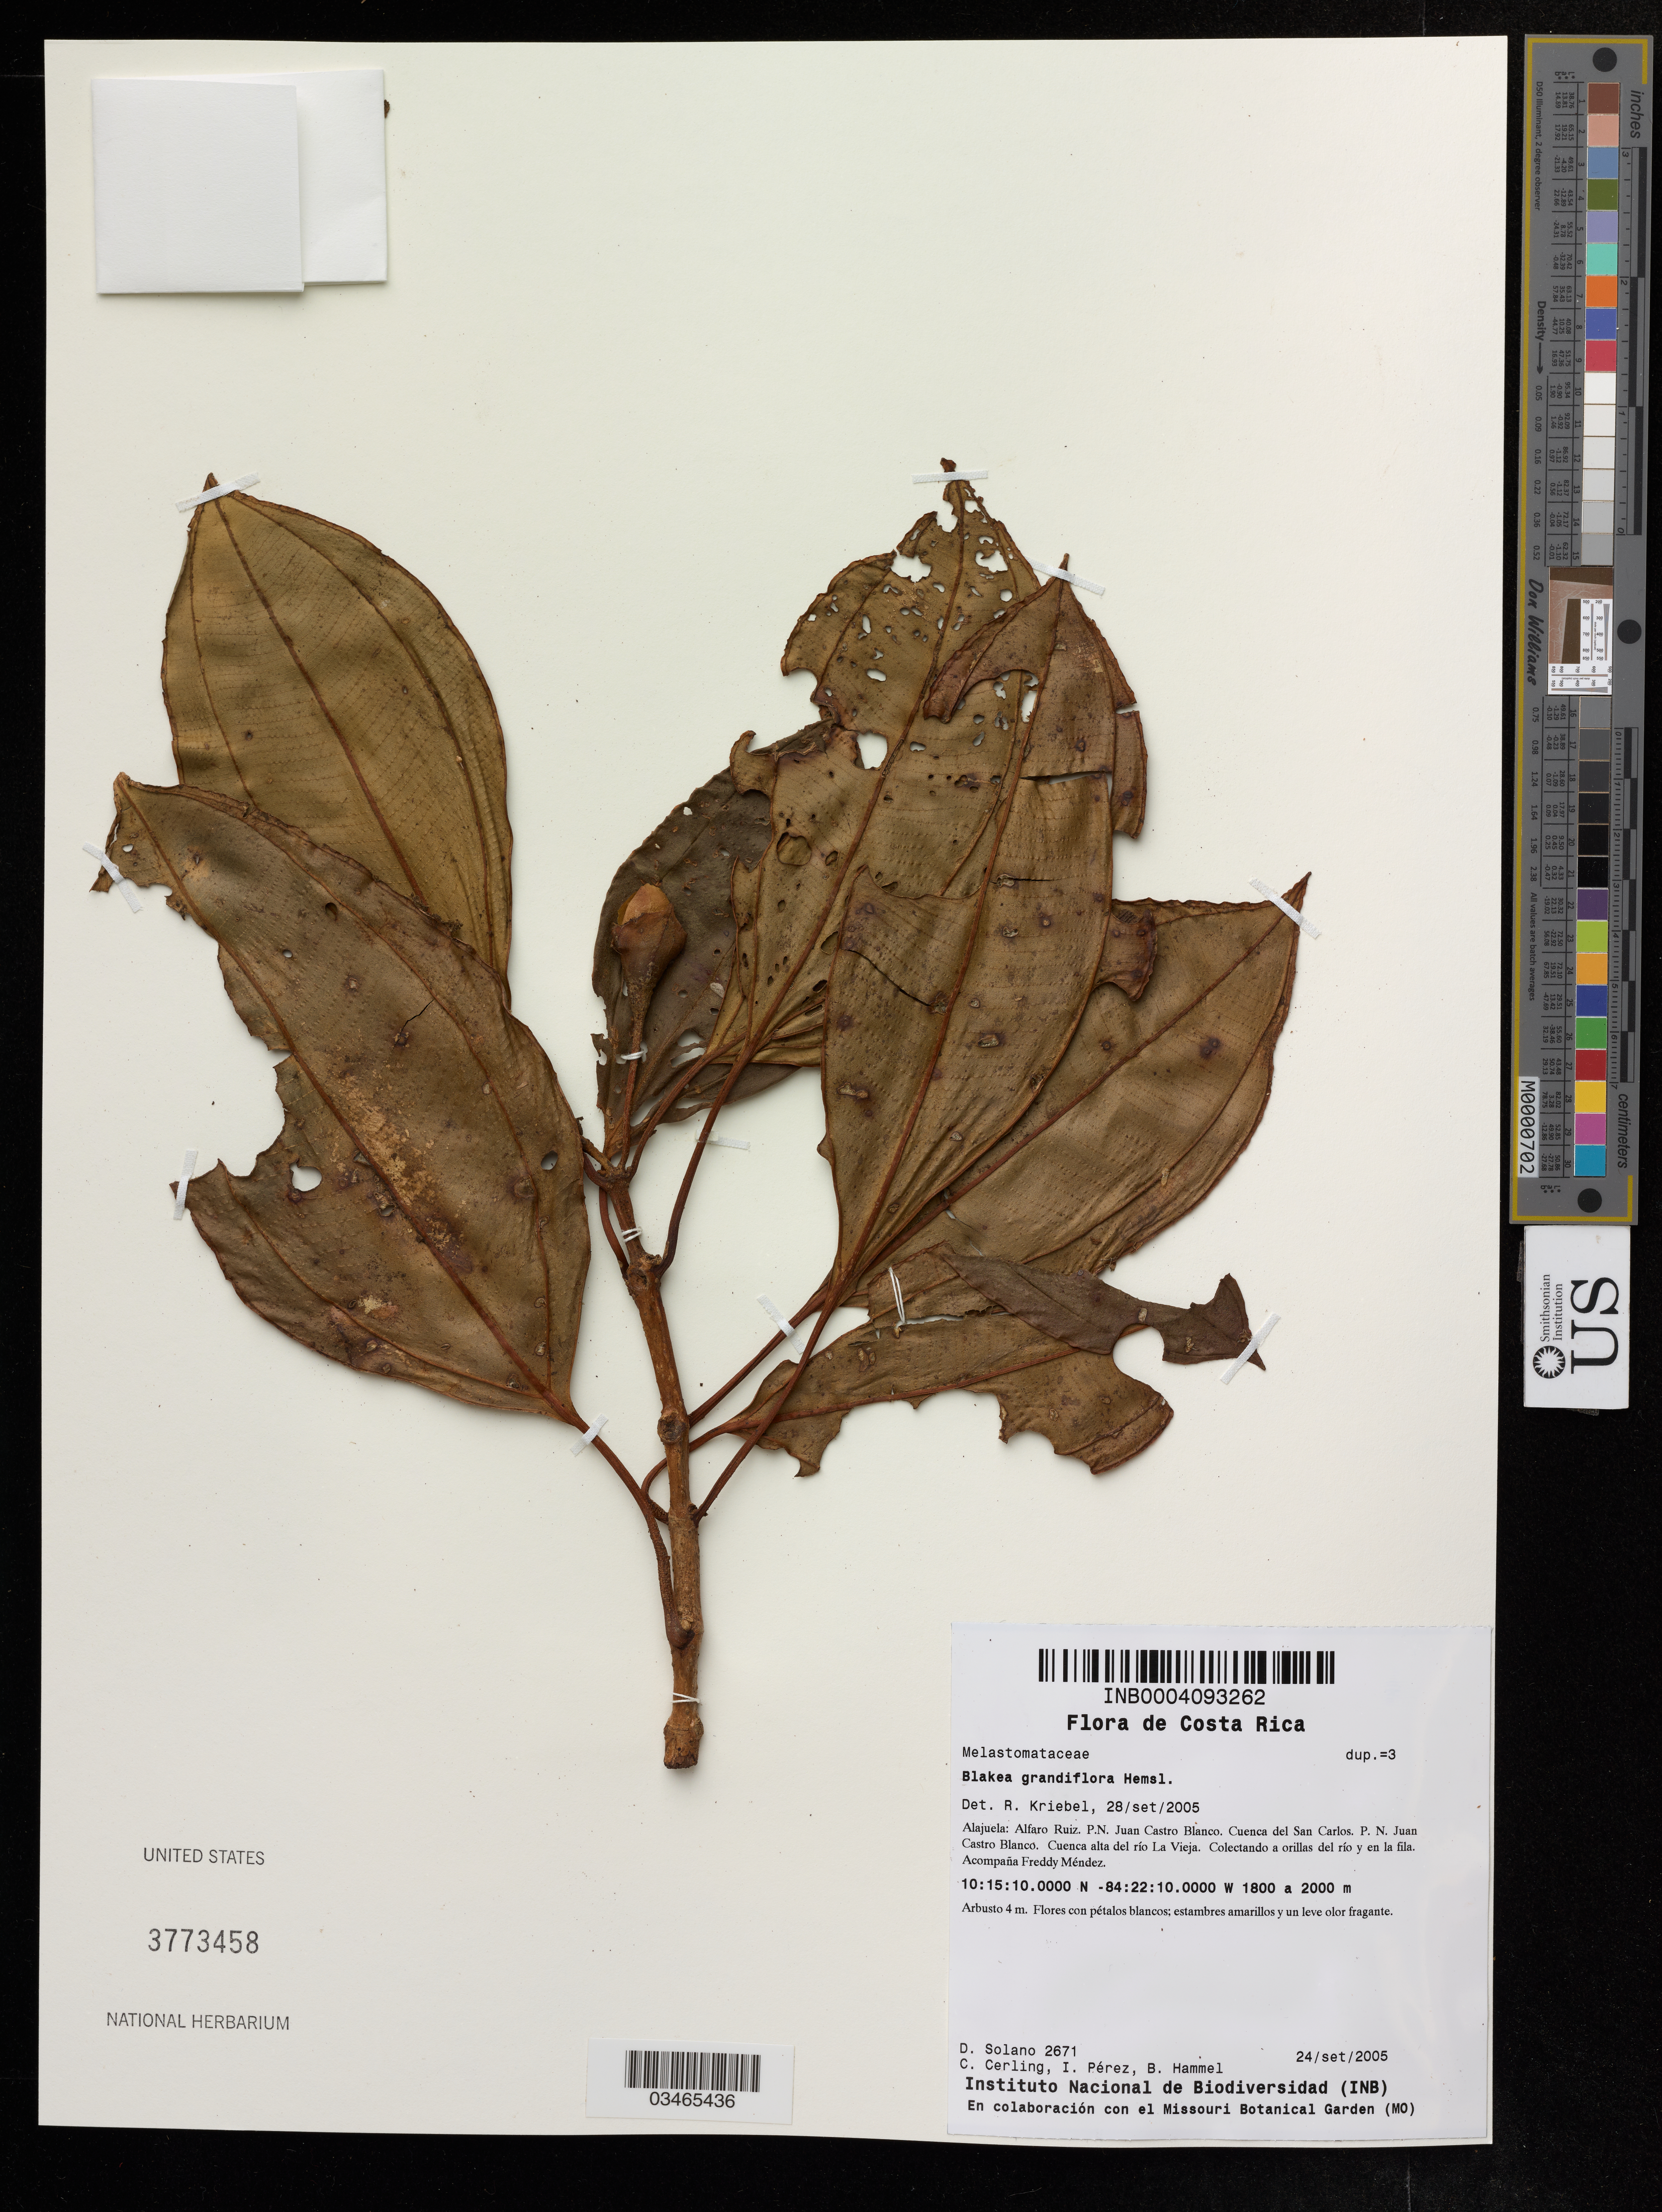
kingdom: Plantae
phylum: Tracheophyta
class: Magnoliopsida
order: Myrtales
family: Melastomataceae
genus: Blakea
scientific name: Blakea grandiflora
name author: Hemsl.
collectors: D. Solano, C. Cerling, I. Perez & B. Hammel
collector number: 2671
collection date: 2005-09-24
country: Costa Rica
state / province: Alajuela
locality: Alfaro Ruiz, P. N. Juan Castro Blanco, Cuenca del San Carlos, P. N. Juan Castro Blanco, Cuenca alta del río La Vieja.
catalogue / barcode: US 3773458